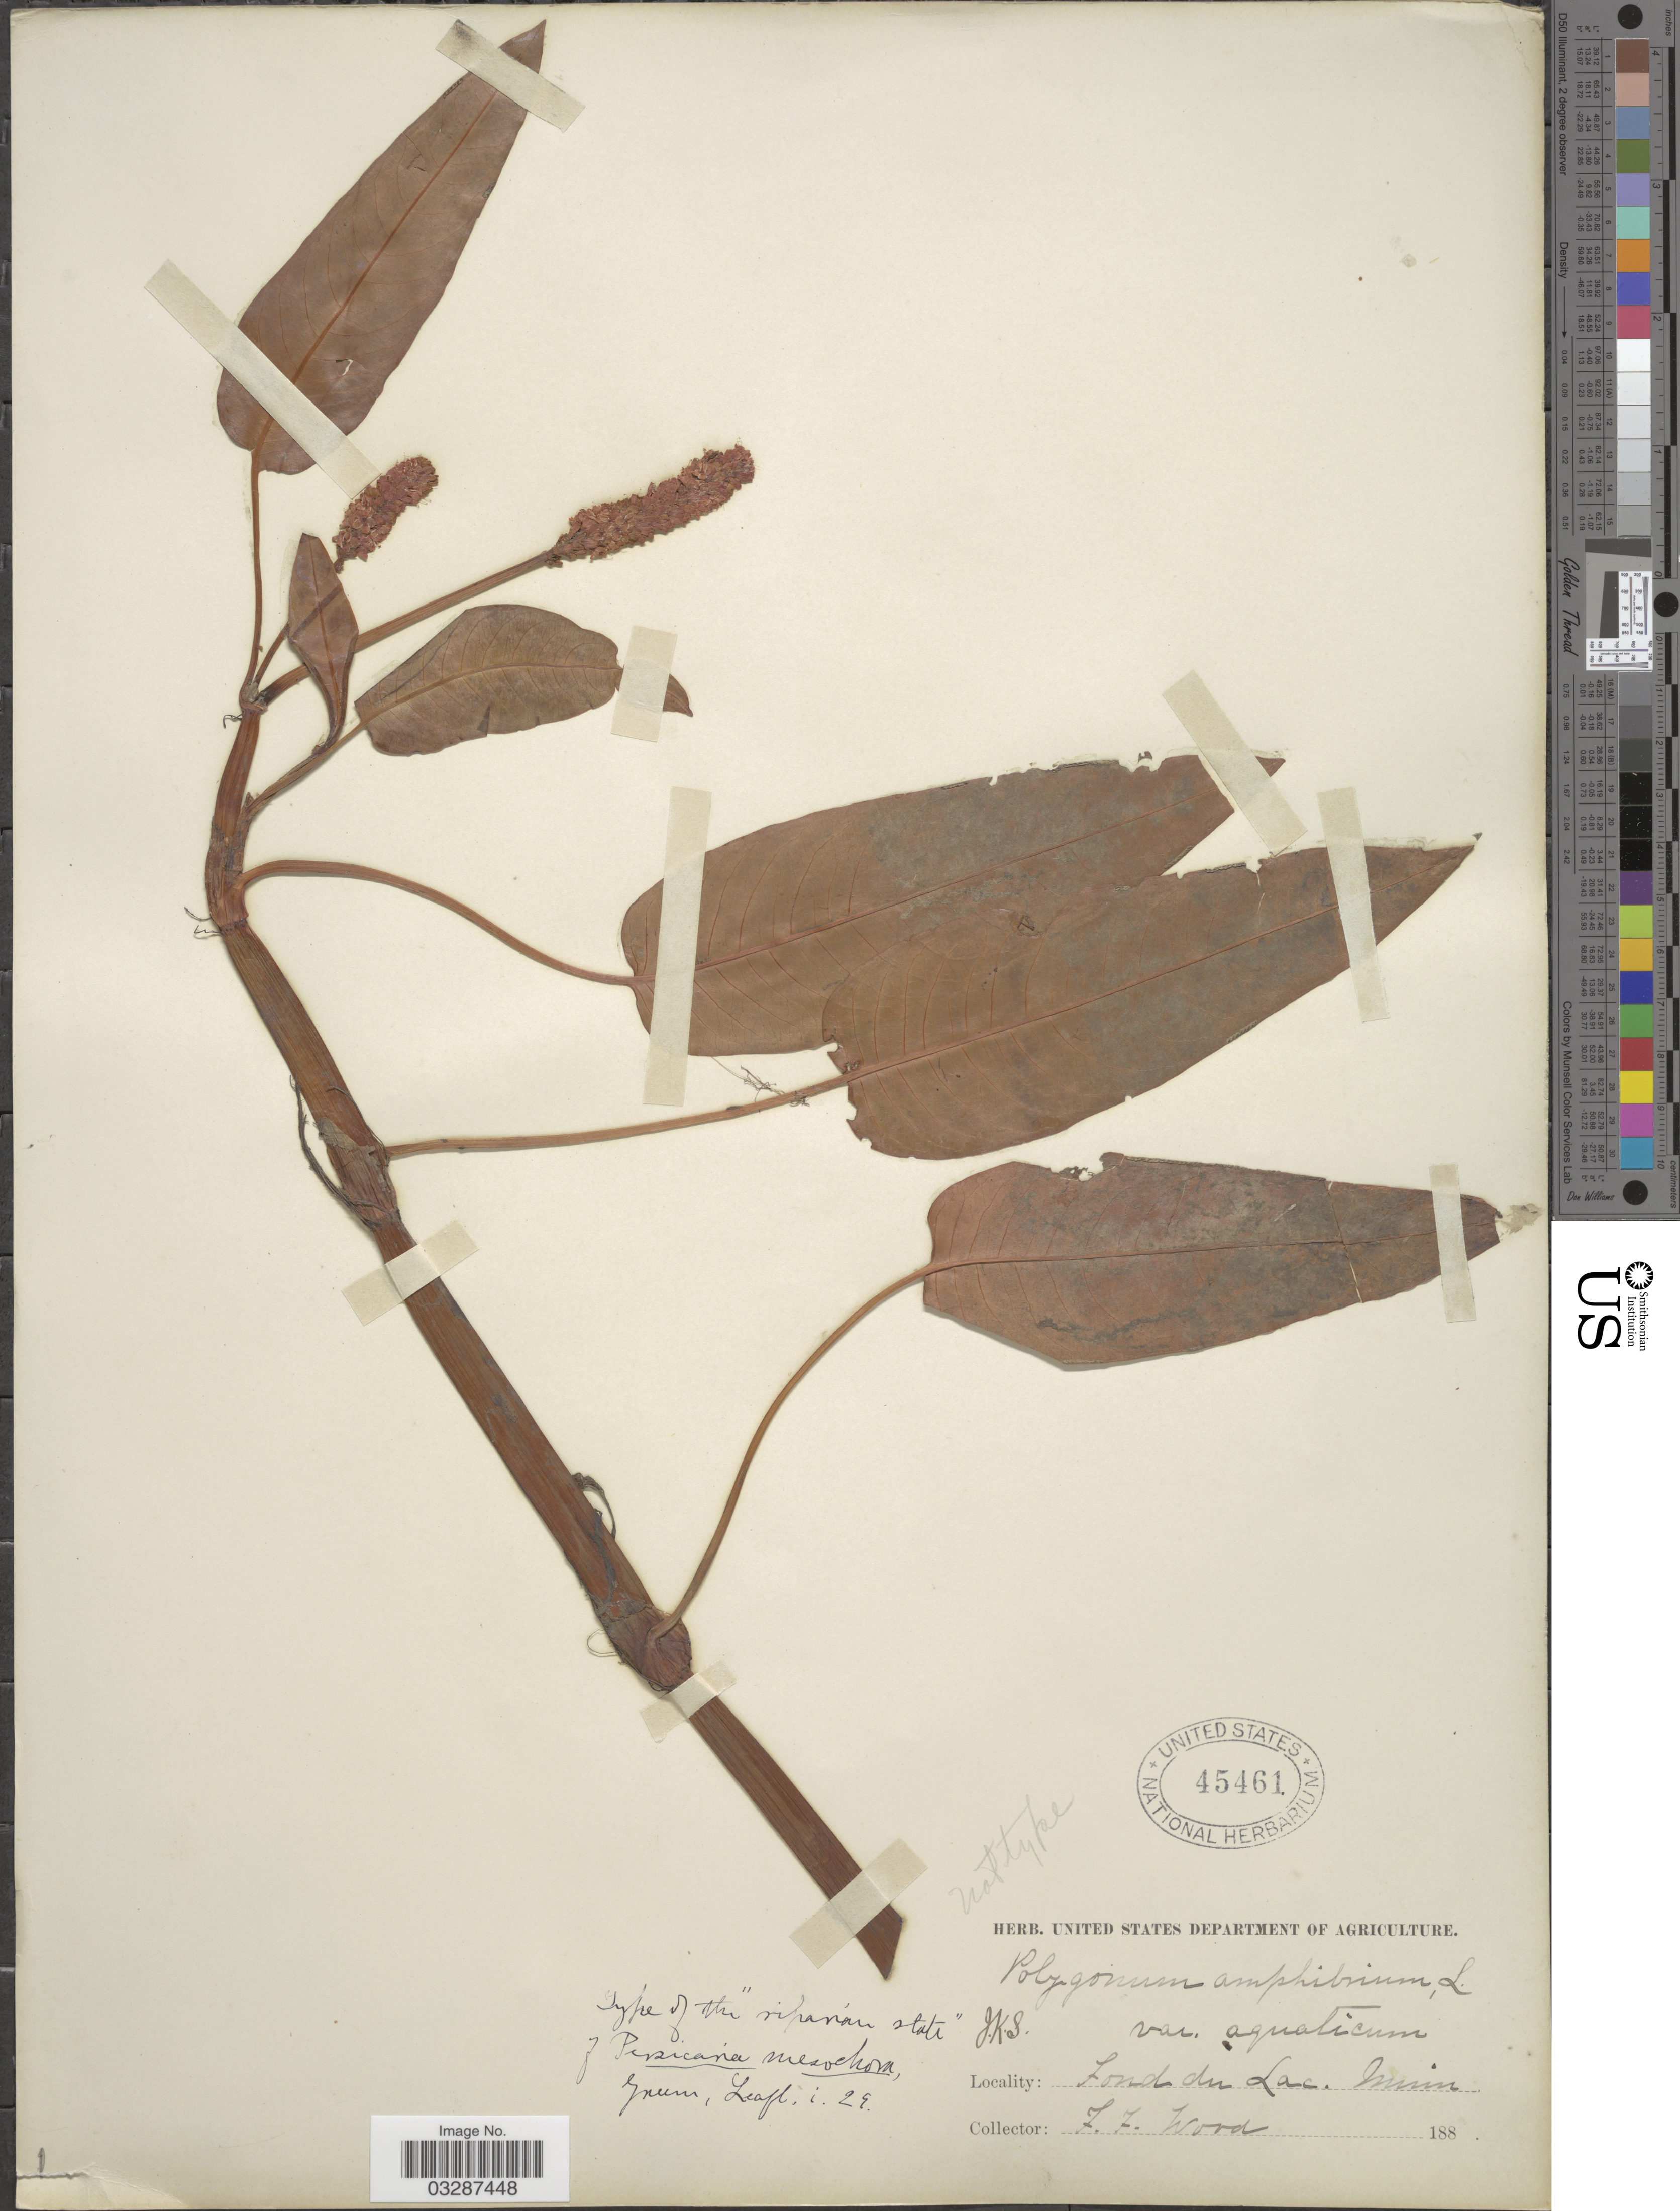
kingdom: Plantae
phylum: Tracheophyta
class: Magnoliopsida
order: Caryophyllales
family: Polygonaceae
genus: Persicaria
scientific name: Persicaria amphibia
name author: (L.) Delarbre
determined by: Atha, D. E.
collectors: F. Wood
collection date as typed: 188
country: United States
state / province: Minnesota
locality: Fond du Lac.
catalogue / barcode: US 45461